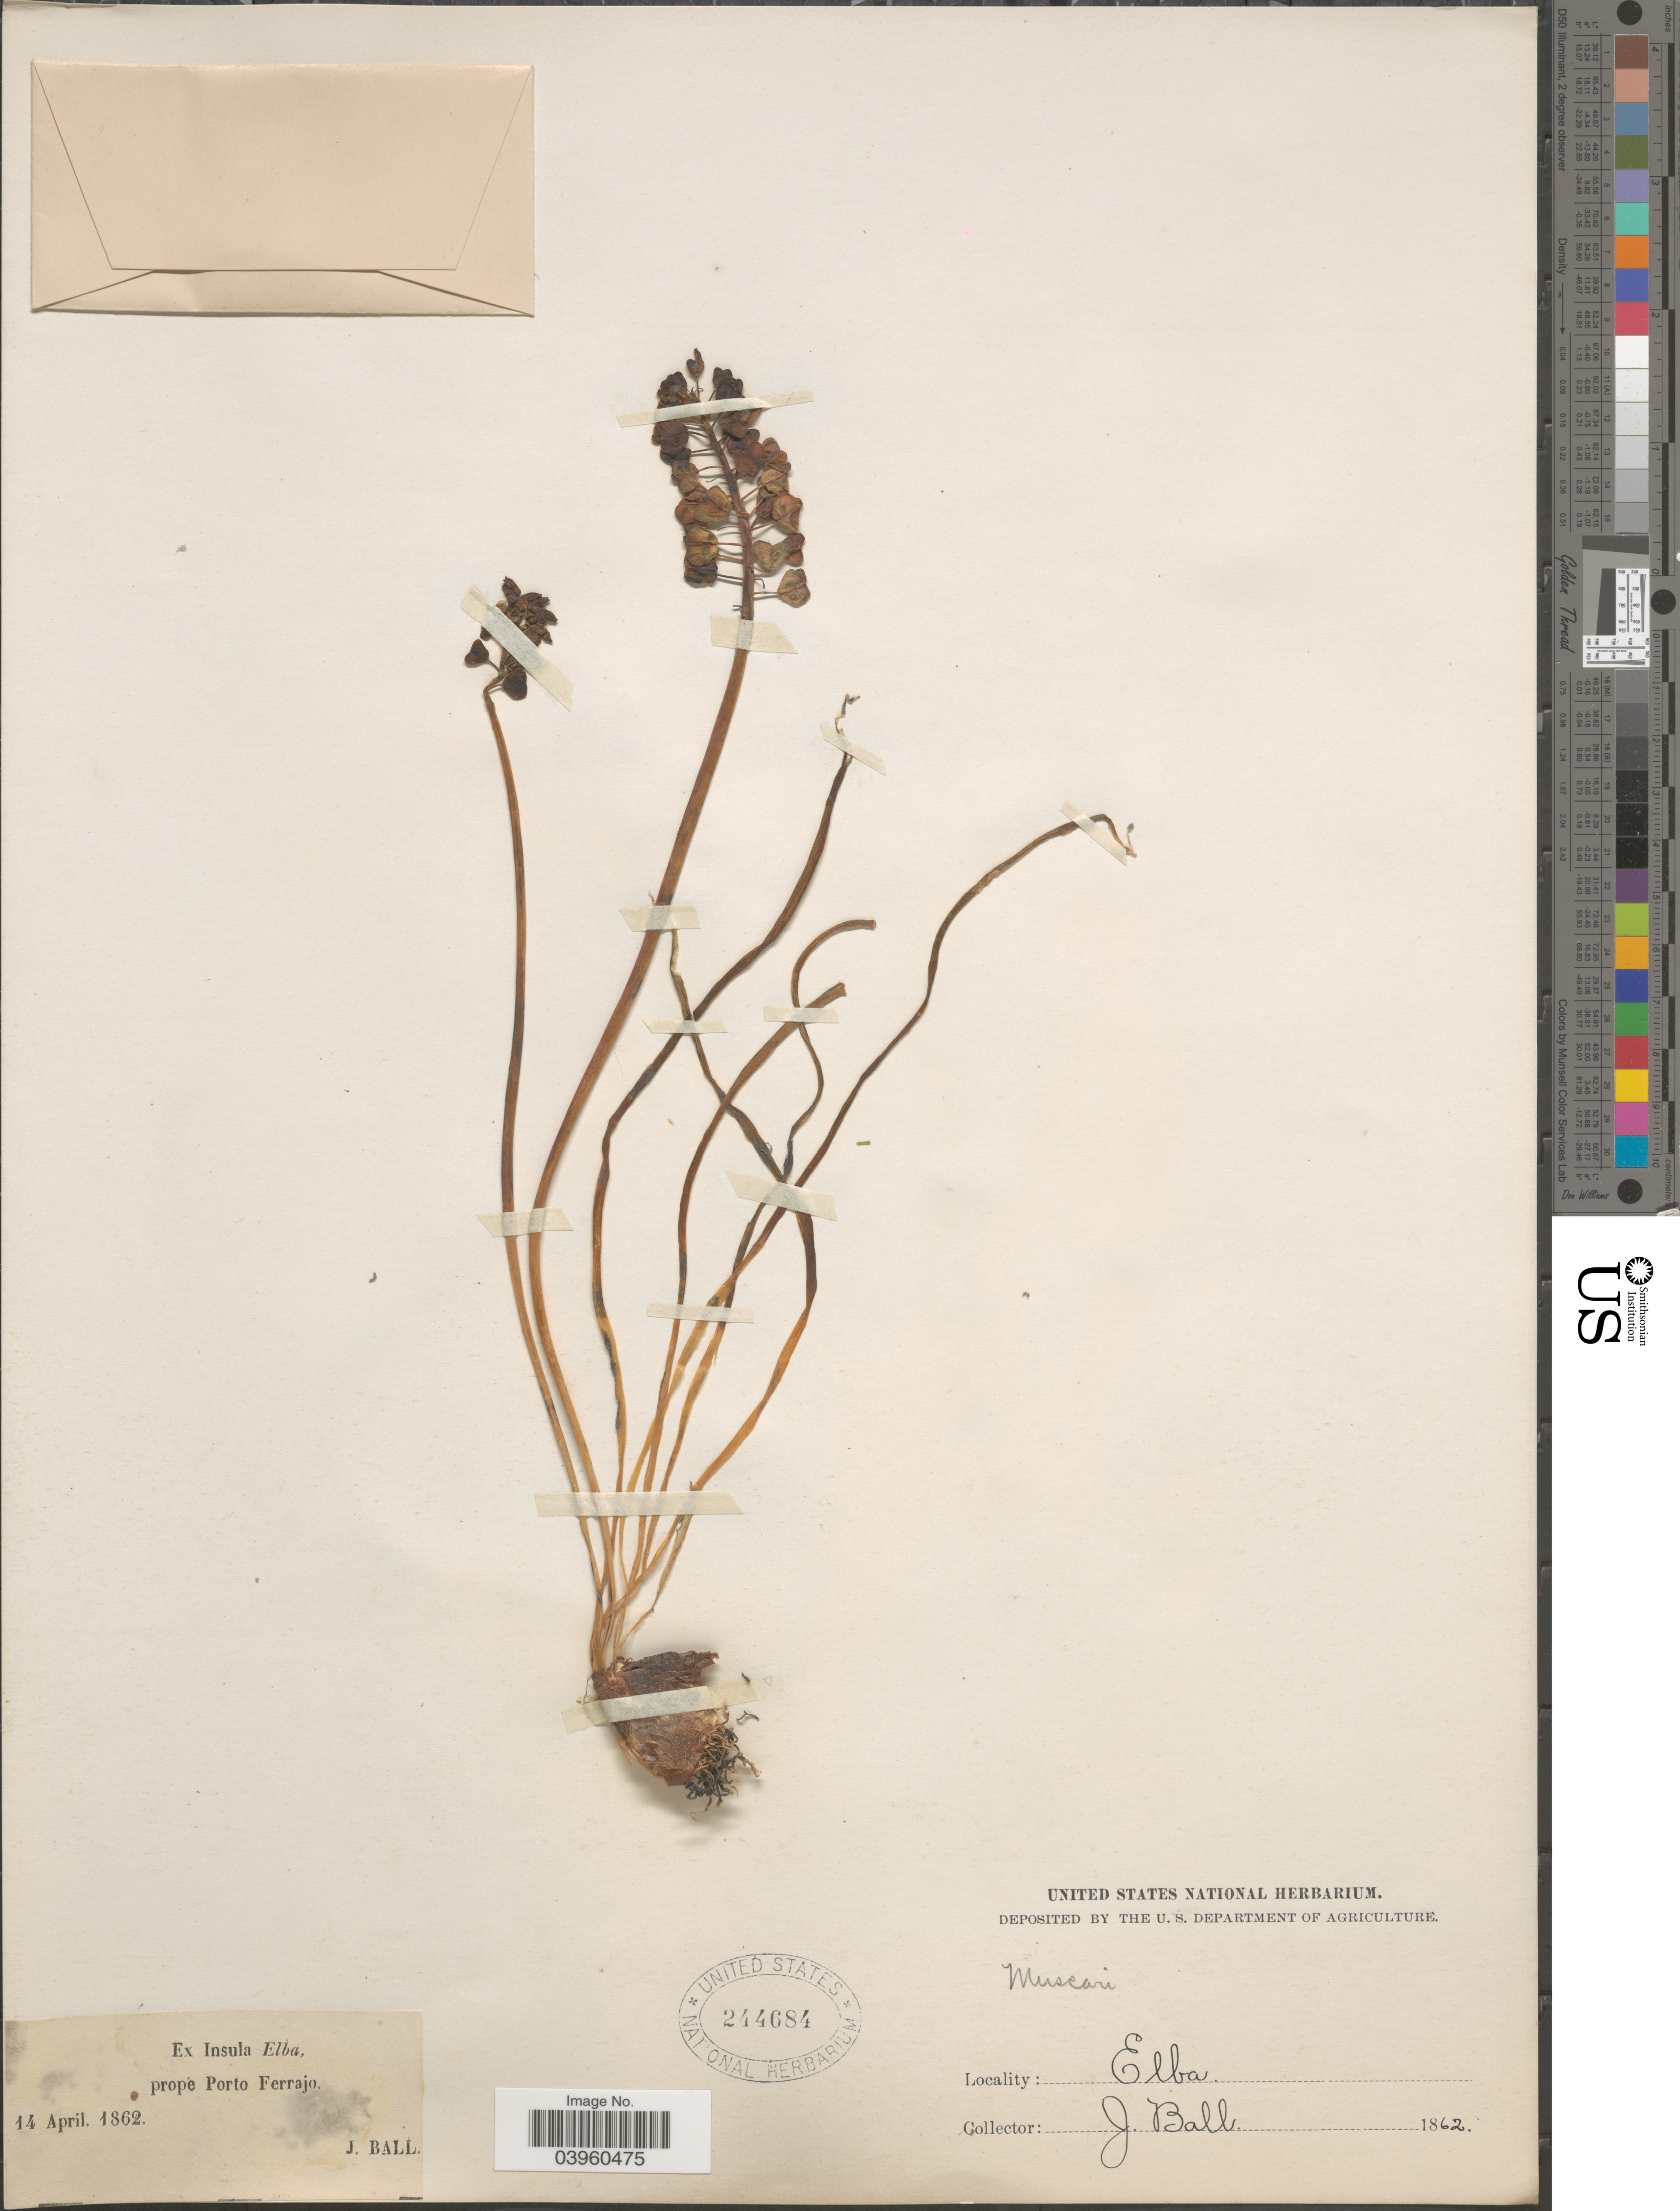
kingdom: Plantae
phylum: Tracheophyta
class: Liliopsida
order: Asparagales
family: Asparagaceae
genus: Muscari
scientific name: Muscari sp.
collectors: J. Ball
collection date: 1862-04-14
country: Italy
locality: Ex Insula Elba prope Porto Ferrajo.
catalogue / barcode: US 244684